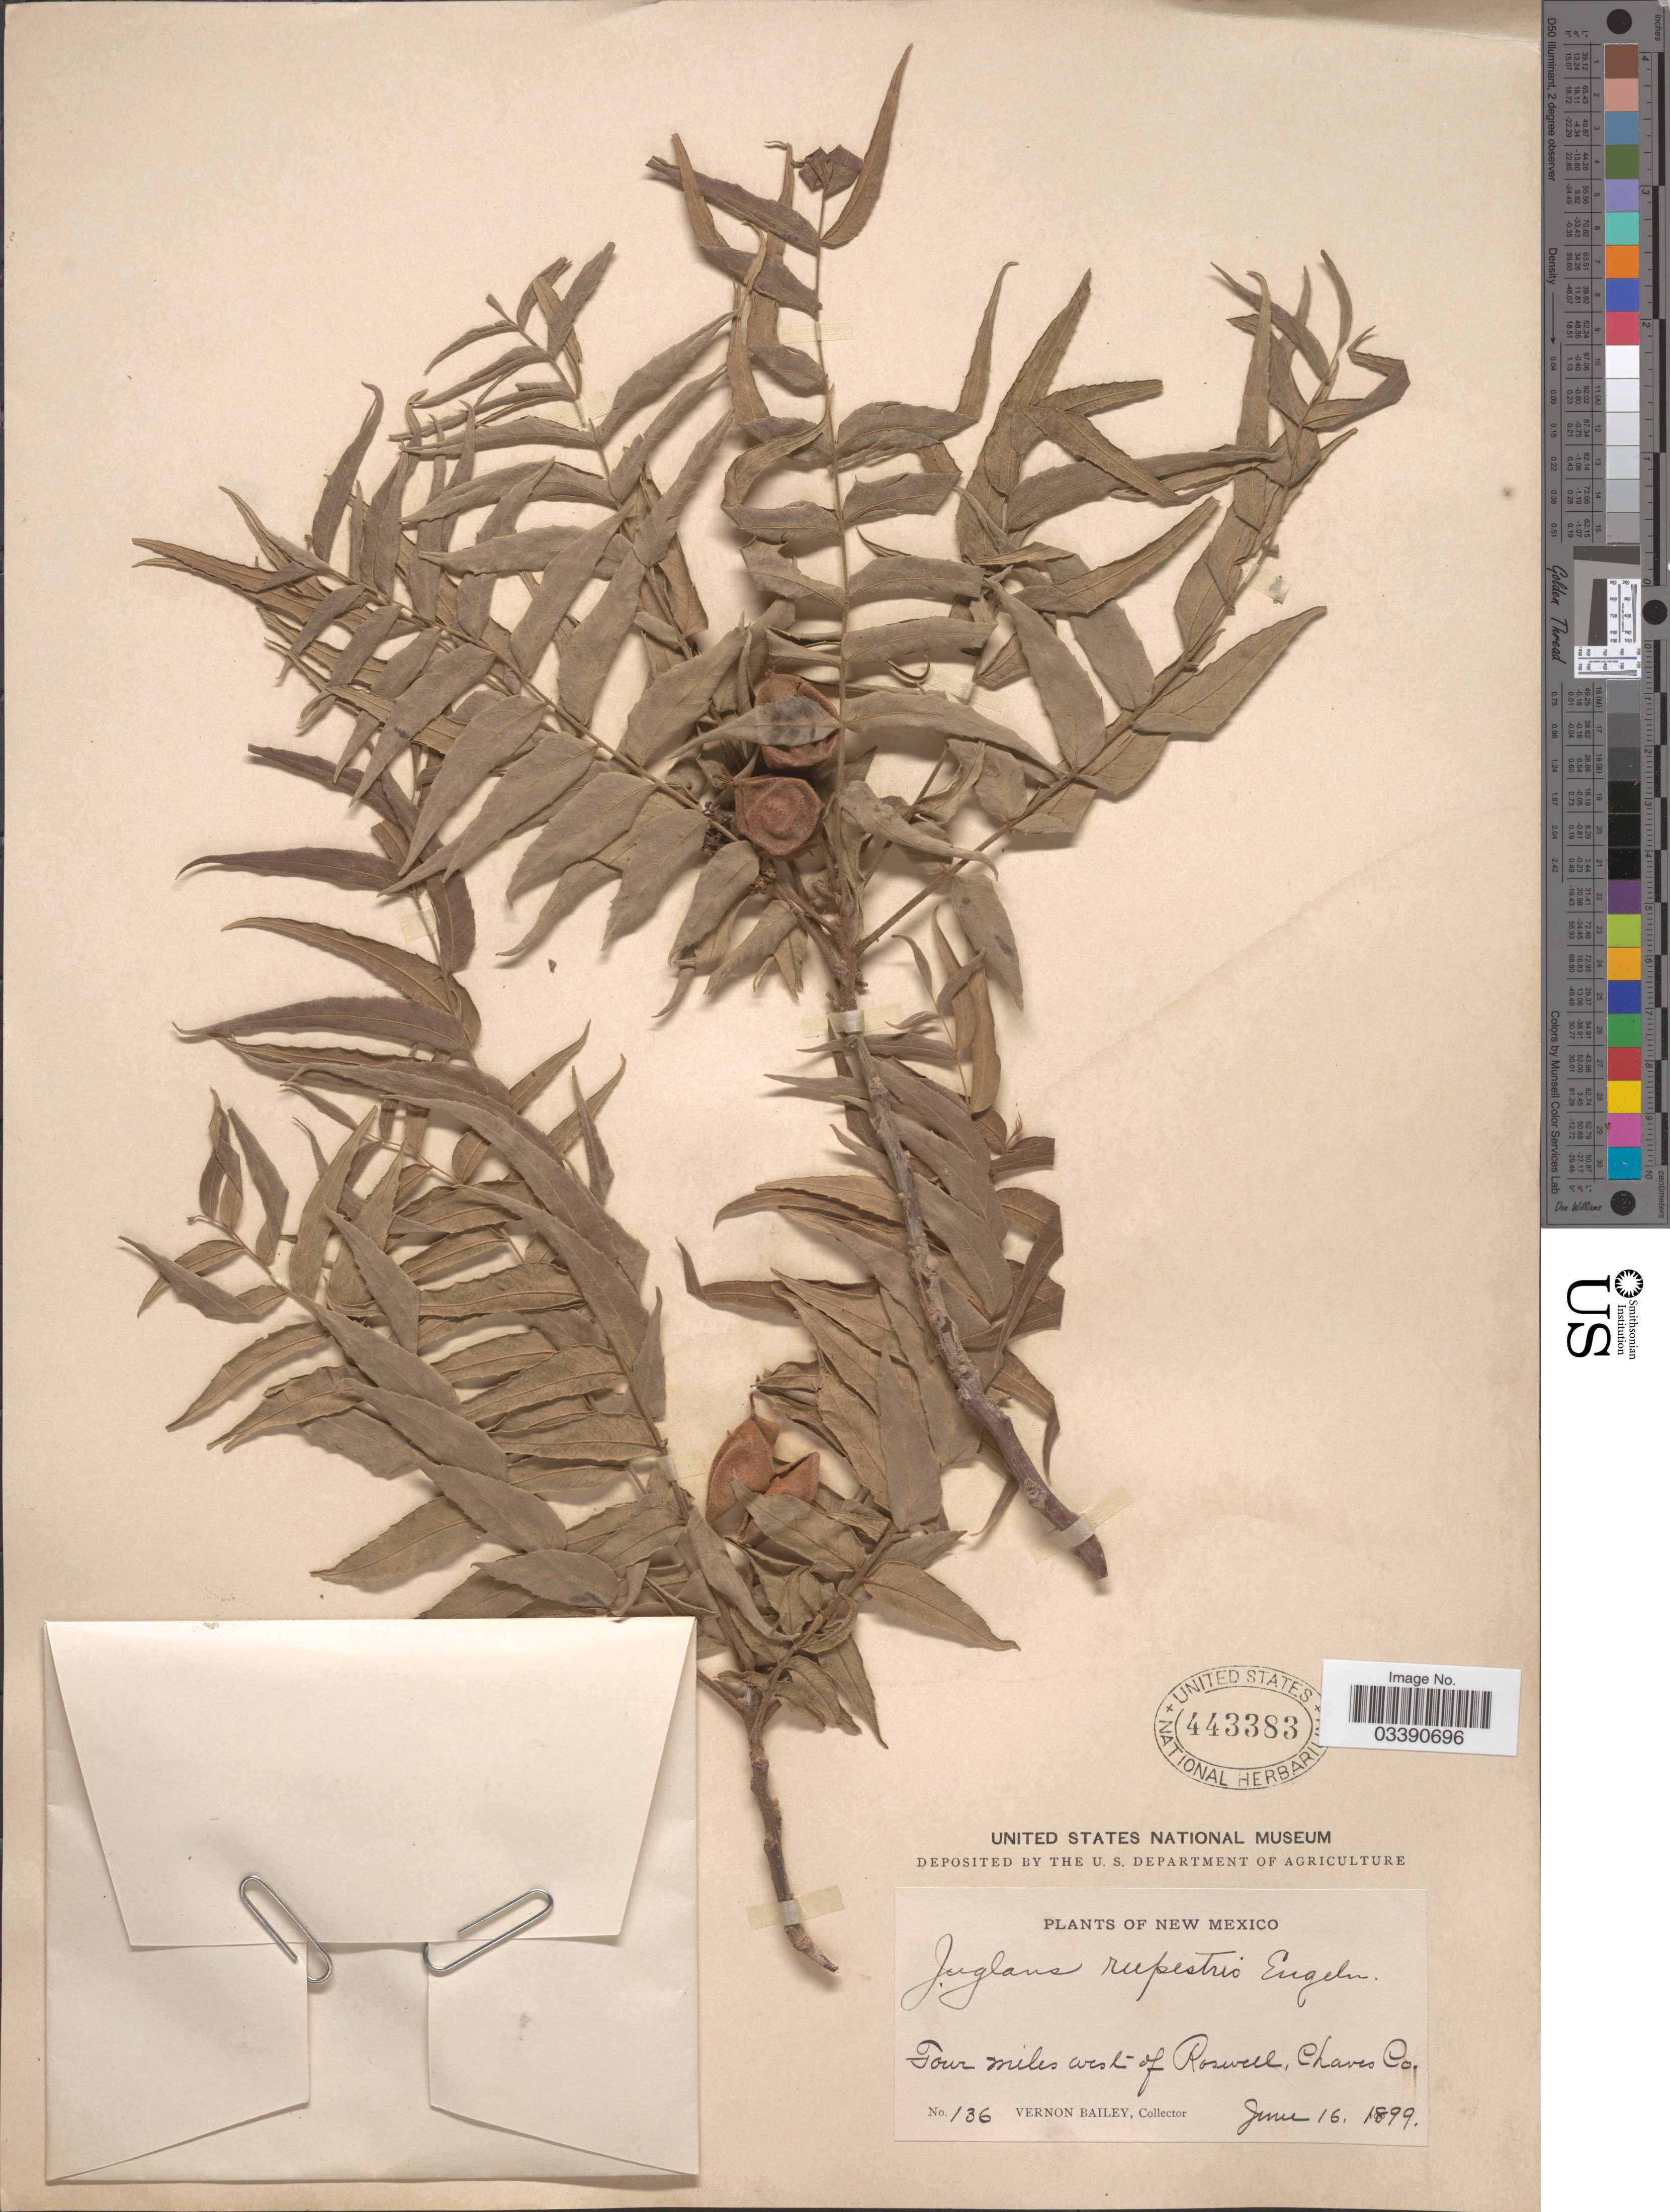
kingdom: Plantae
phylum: Tracheophyta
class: Magnoliopsida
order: Fagales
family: Juglandaceae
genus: Juglans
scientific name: Juglans microcarpa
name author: Berland. in Berland. & Chovell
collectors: V. O. Bailey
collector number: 136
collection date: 1899-06-16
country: United States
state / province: New Mexico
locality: Four miles west of Roswell, Chaves Co.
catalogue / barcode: US 443383